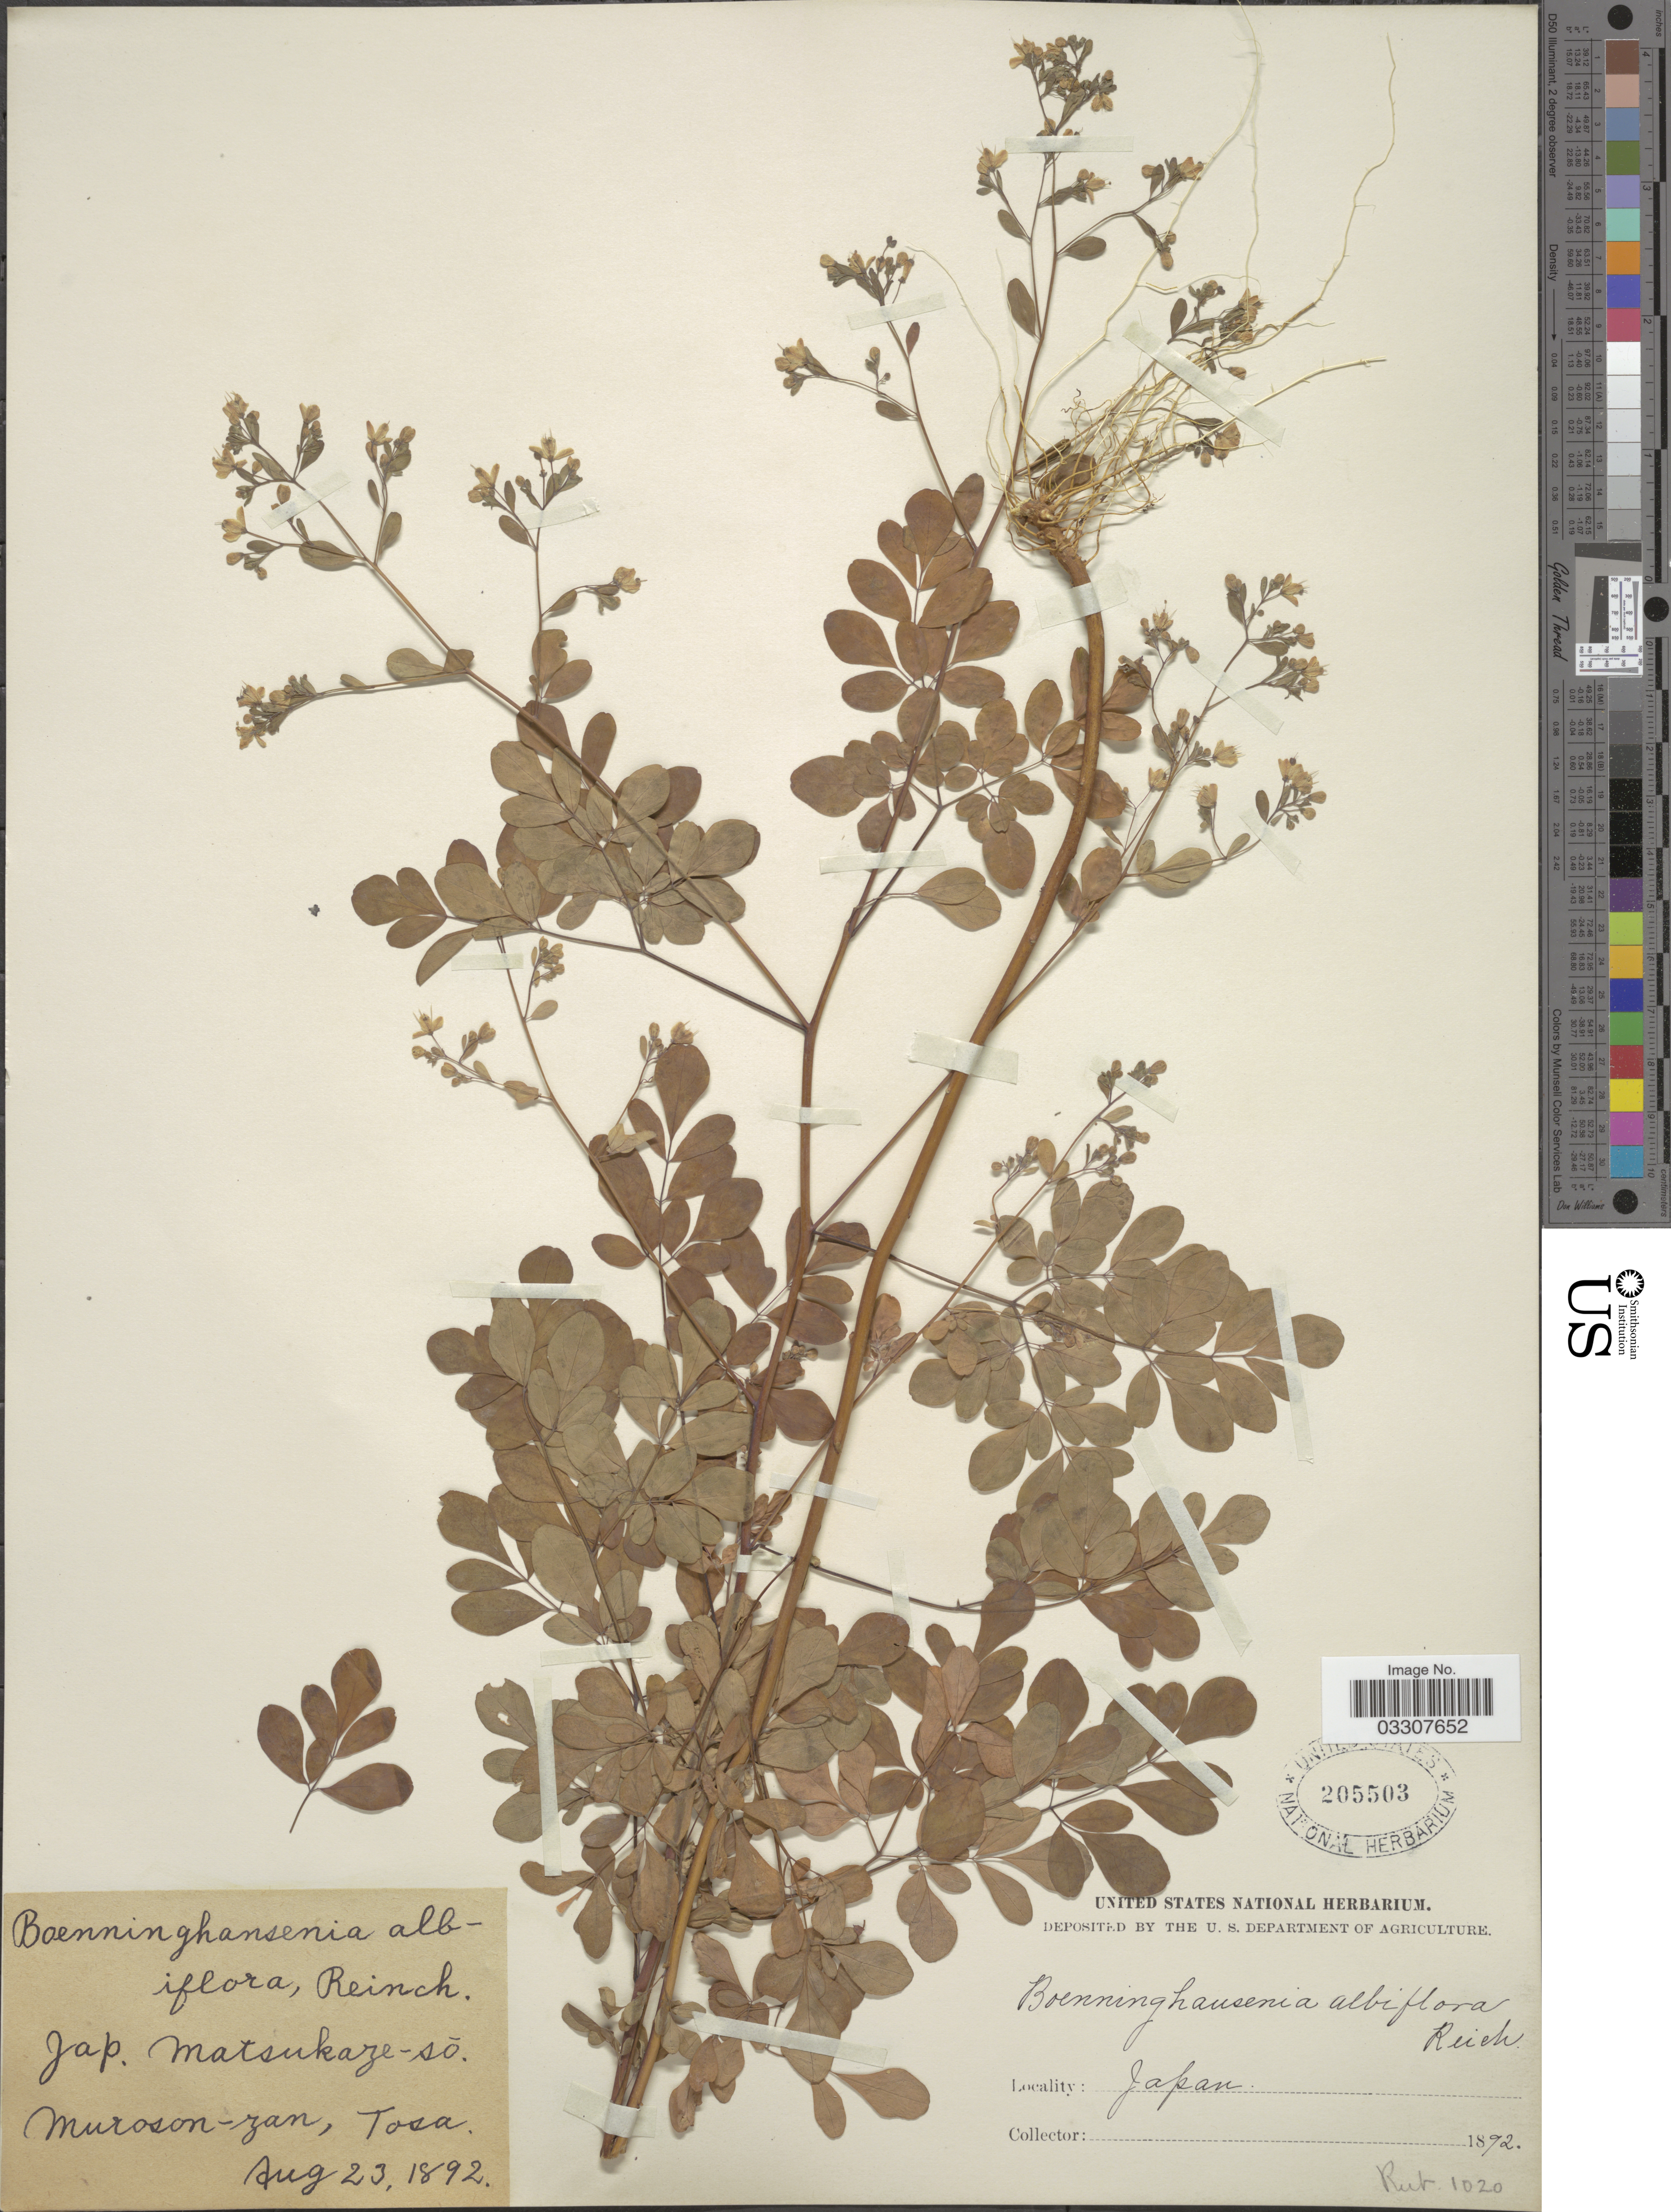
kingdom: Plantae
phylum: Tracheophyta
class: Magnoliopsida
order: Sapindales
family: Rutaceae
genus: Boenninghausenia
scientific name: Boenninghausenia albiflora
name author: (Hook.) Meisn.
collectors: ex herb. United States National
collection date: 1892-08-23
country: Japan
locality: Muroson-zan, Tosa.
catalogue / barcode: US 205503